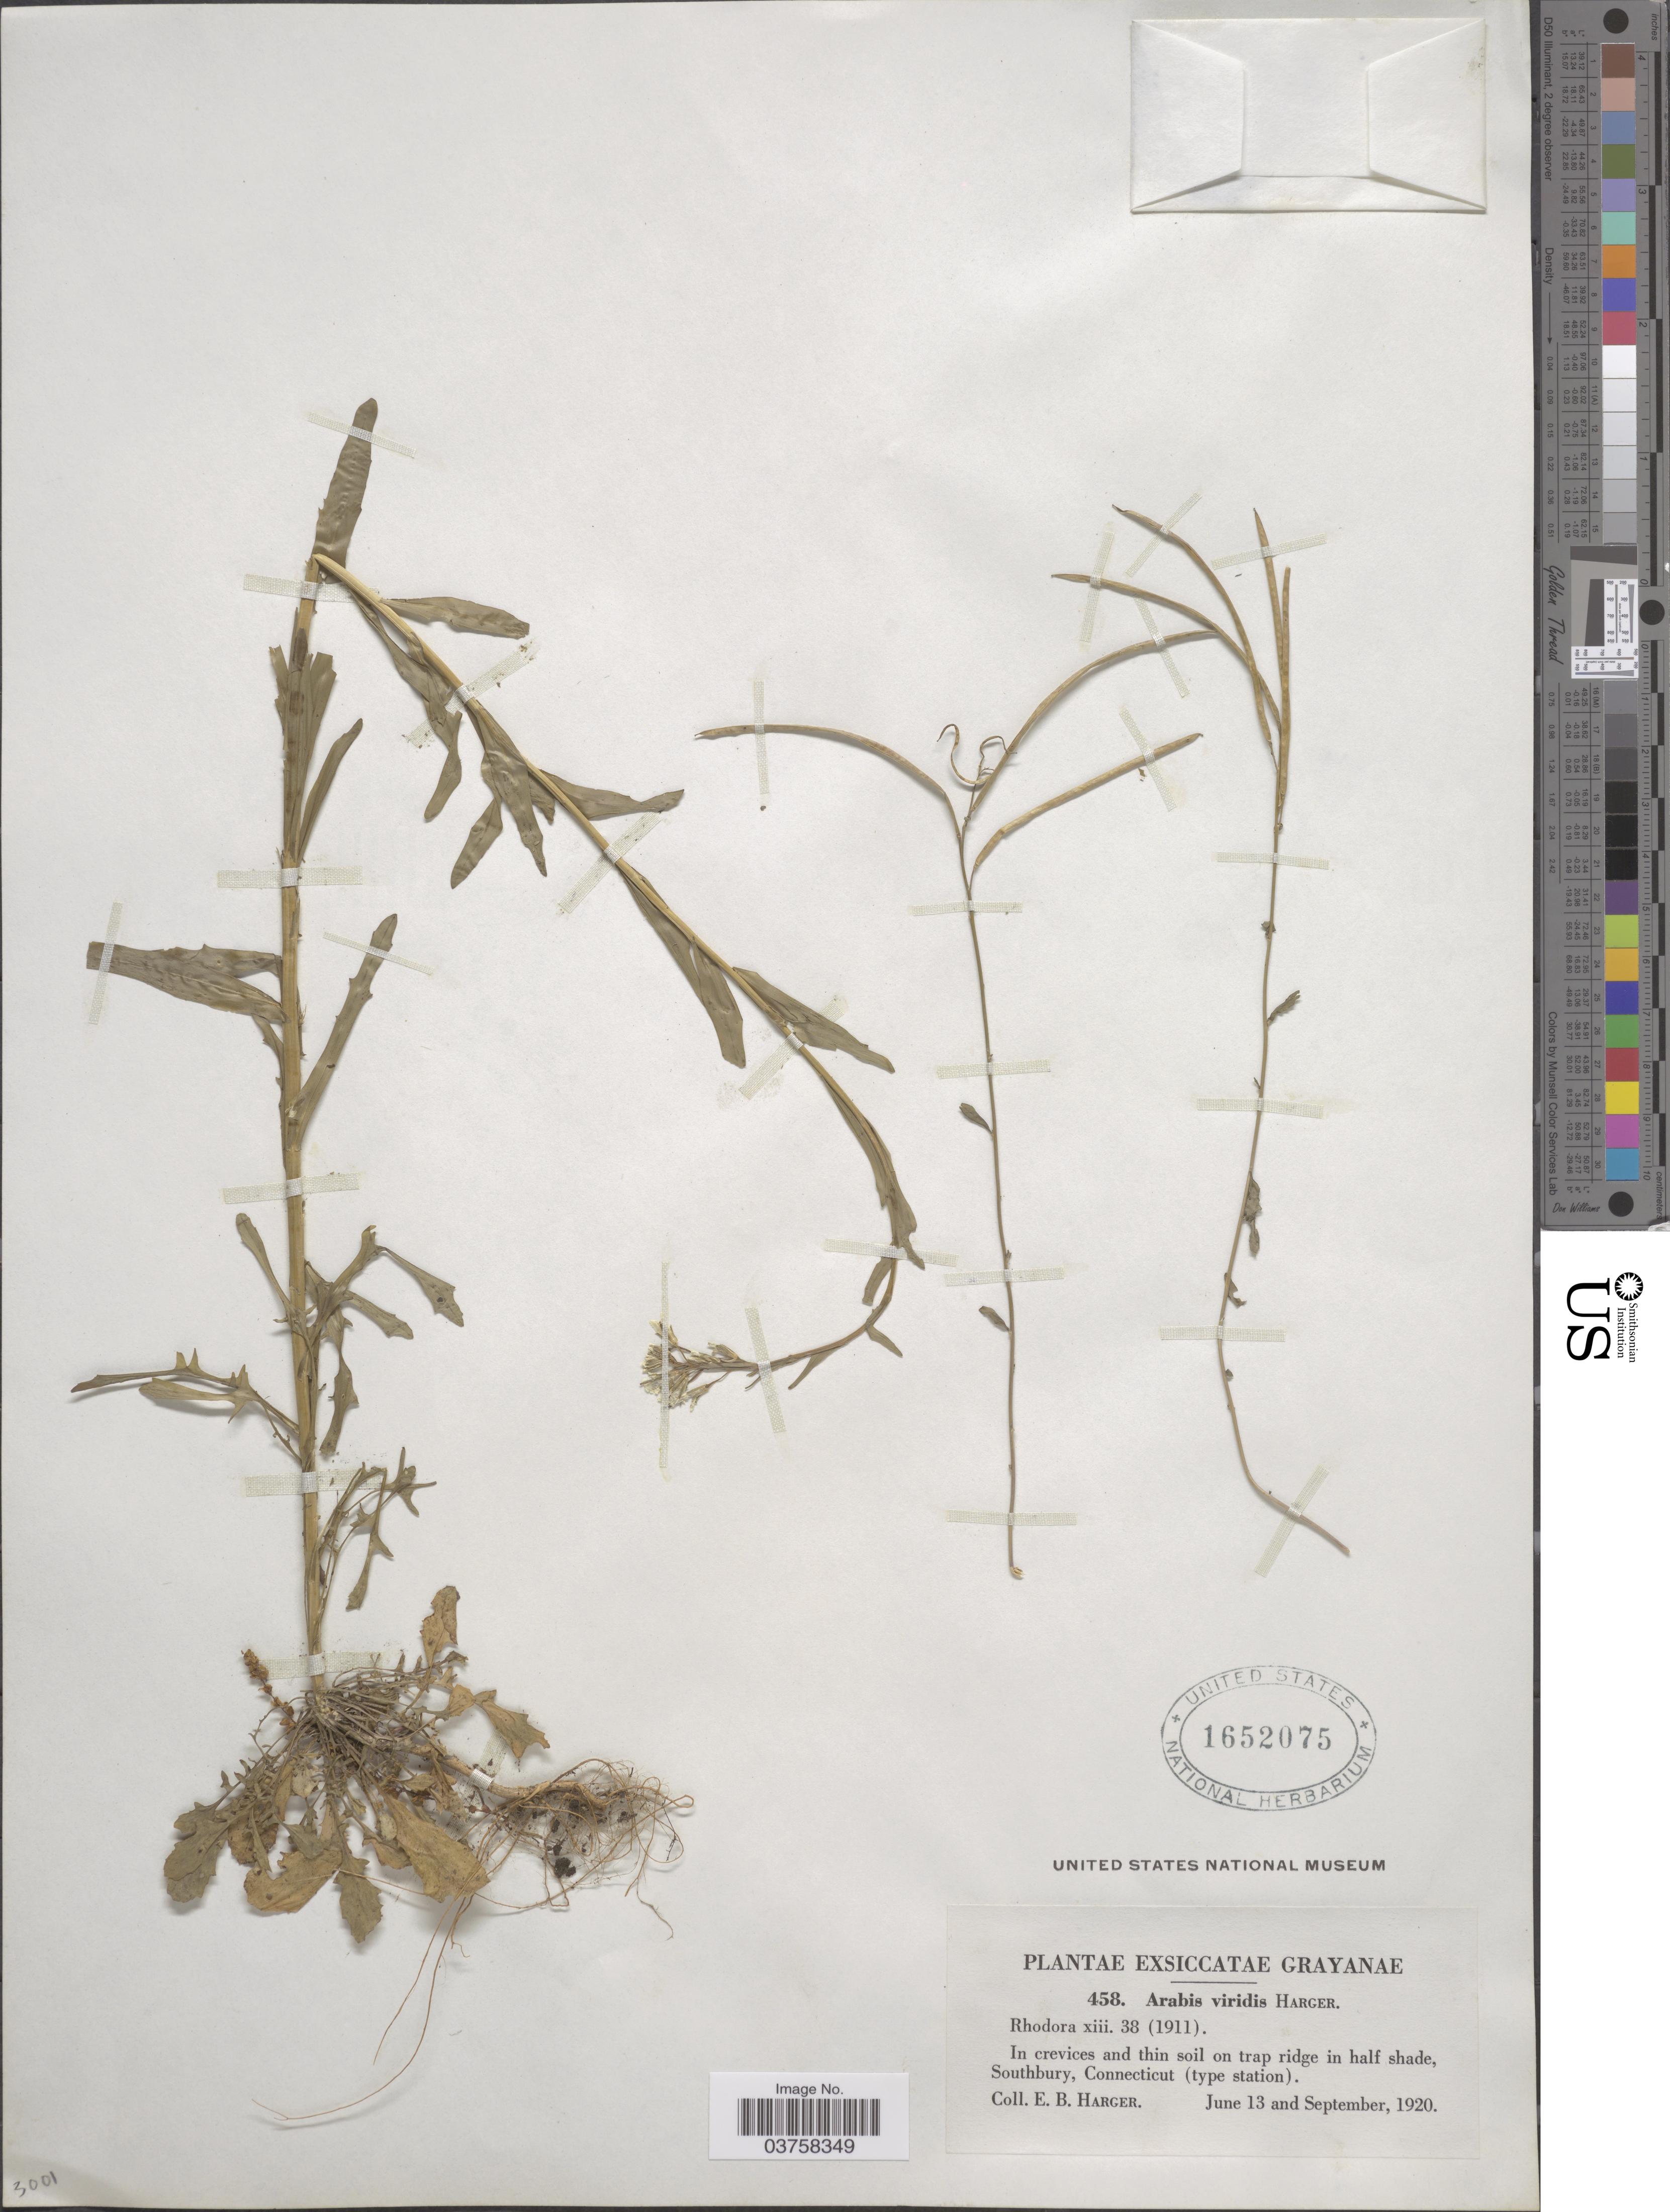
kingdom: Plantae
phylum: Tracheophyta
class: Magnoliopsida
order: Brassicales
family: Brassicaceae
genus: Borodinia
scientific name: Borodinia missouriensis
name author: (Greene) P.J. Alexander & Windham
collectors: E. B. Harger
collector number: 458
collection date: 1920-06-13/1920-09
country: United States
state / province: Connecticut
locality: Grayanae. In crevices and thin soil on trap ridge in half shade, Southbury (type station).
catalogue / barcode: US 1652075